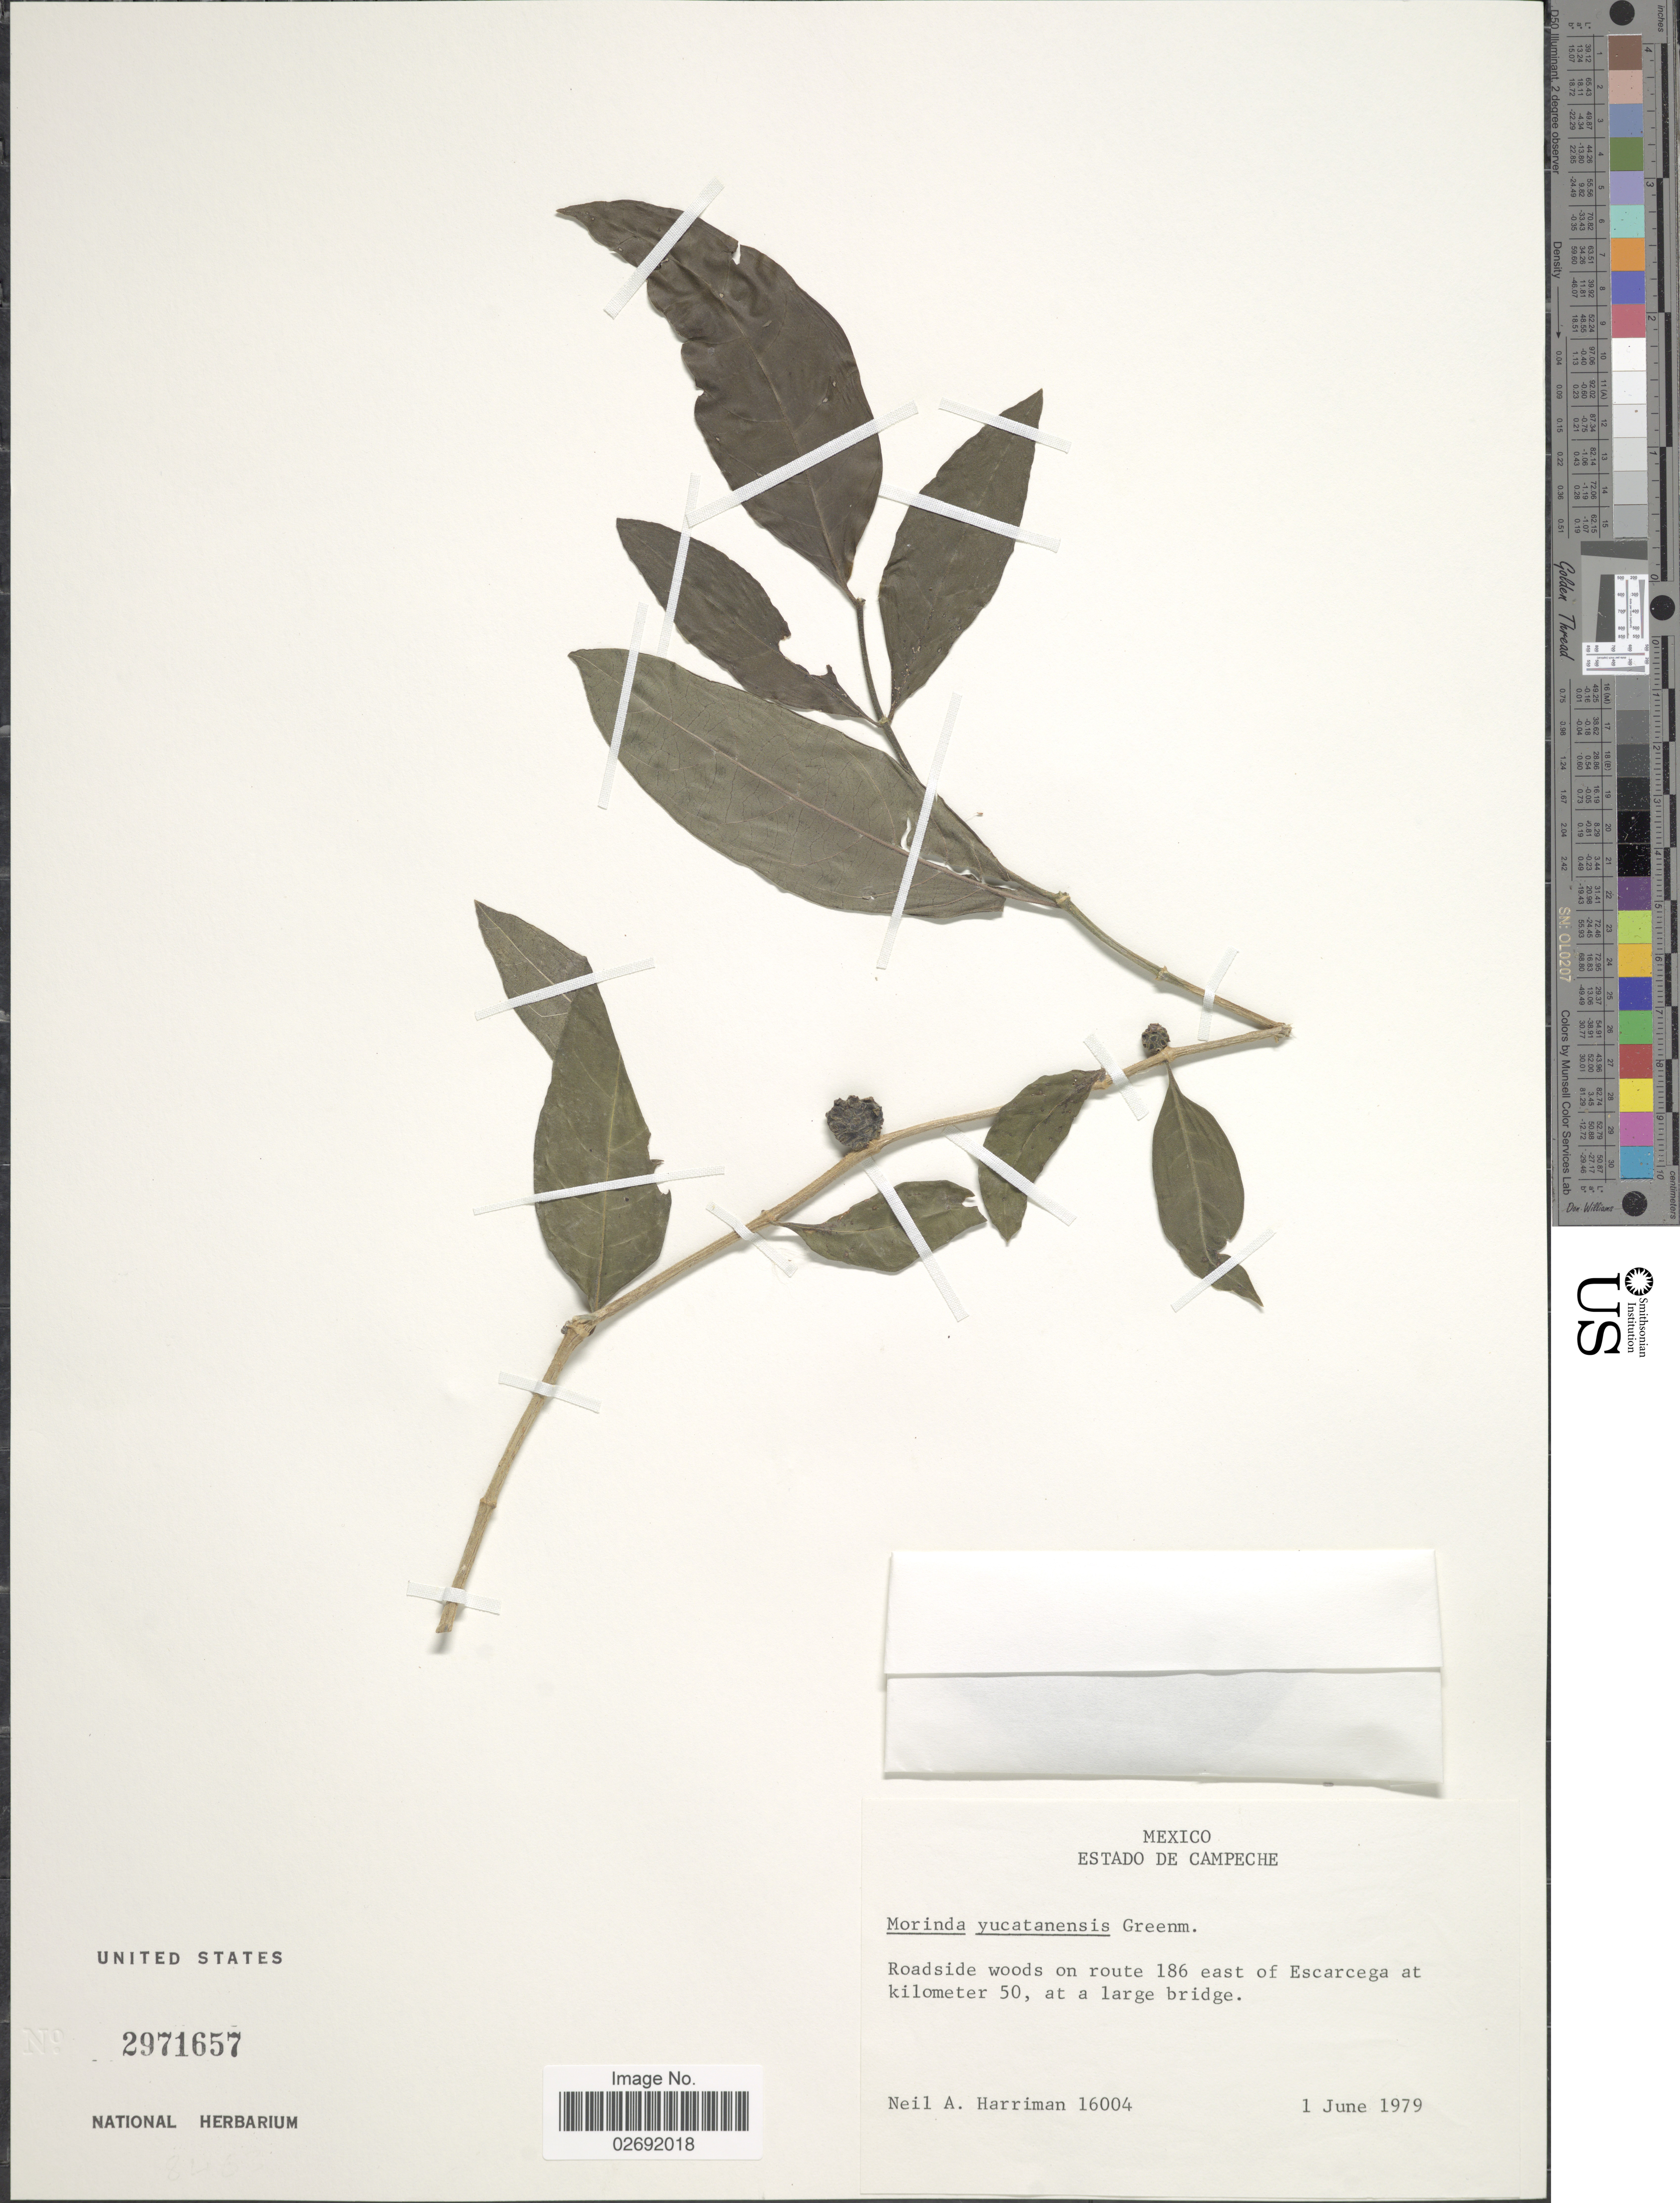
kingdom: Plantae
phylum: Tracheophyta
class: Magnoliopsida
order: Gentianales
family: Rubiaceae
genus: Morinda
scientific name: Morinda yucatanensis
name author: Greenm.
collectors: N. A. Harriman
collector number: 16004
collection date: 1979-06-01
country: Mexico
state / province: Campeche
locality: Roadside woods on route 186 east of Escarcega at kilometer 50, at a large bridge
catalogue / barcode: US 2971657